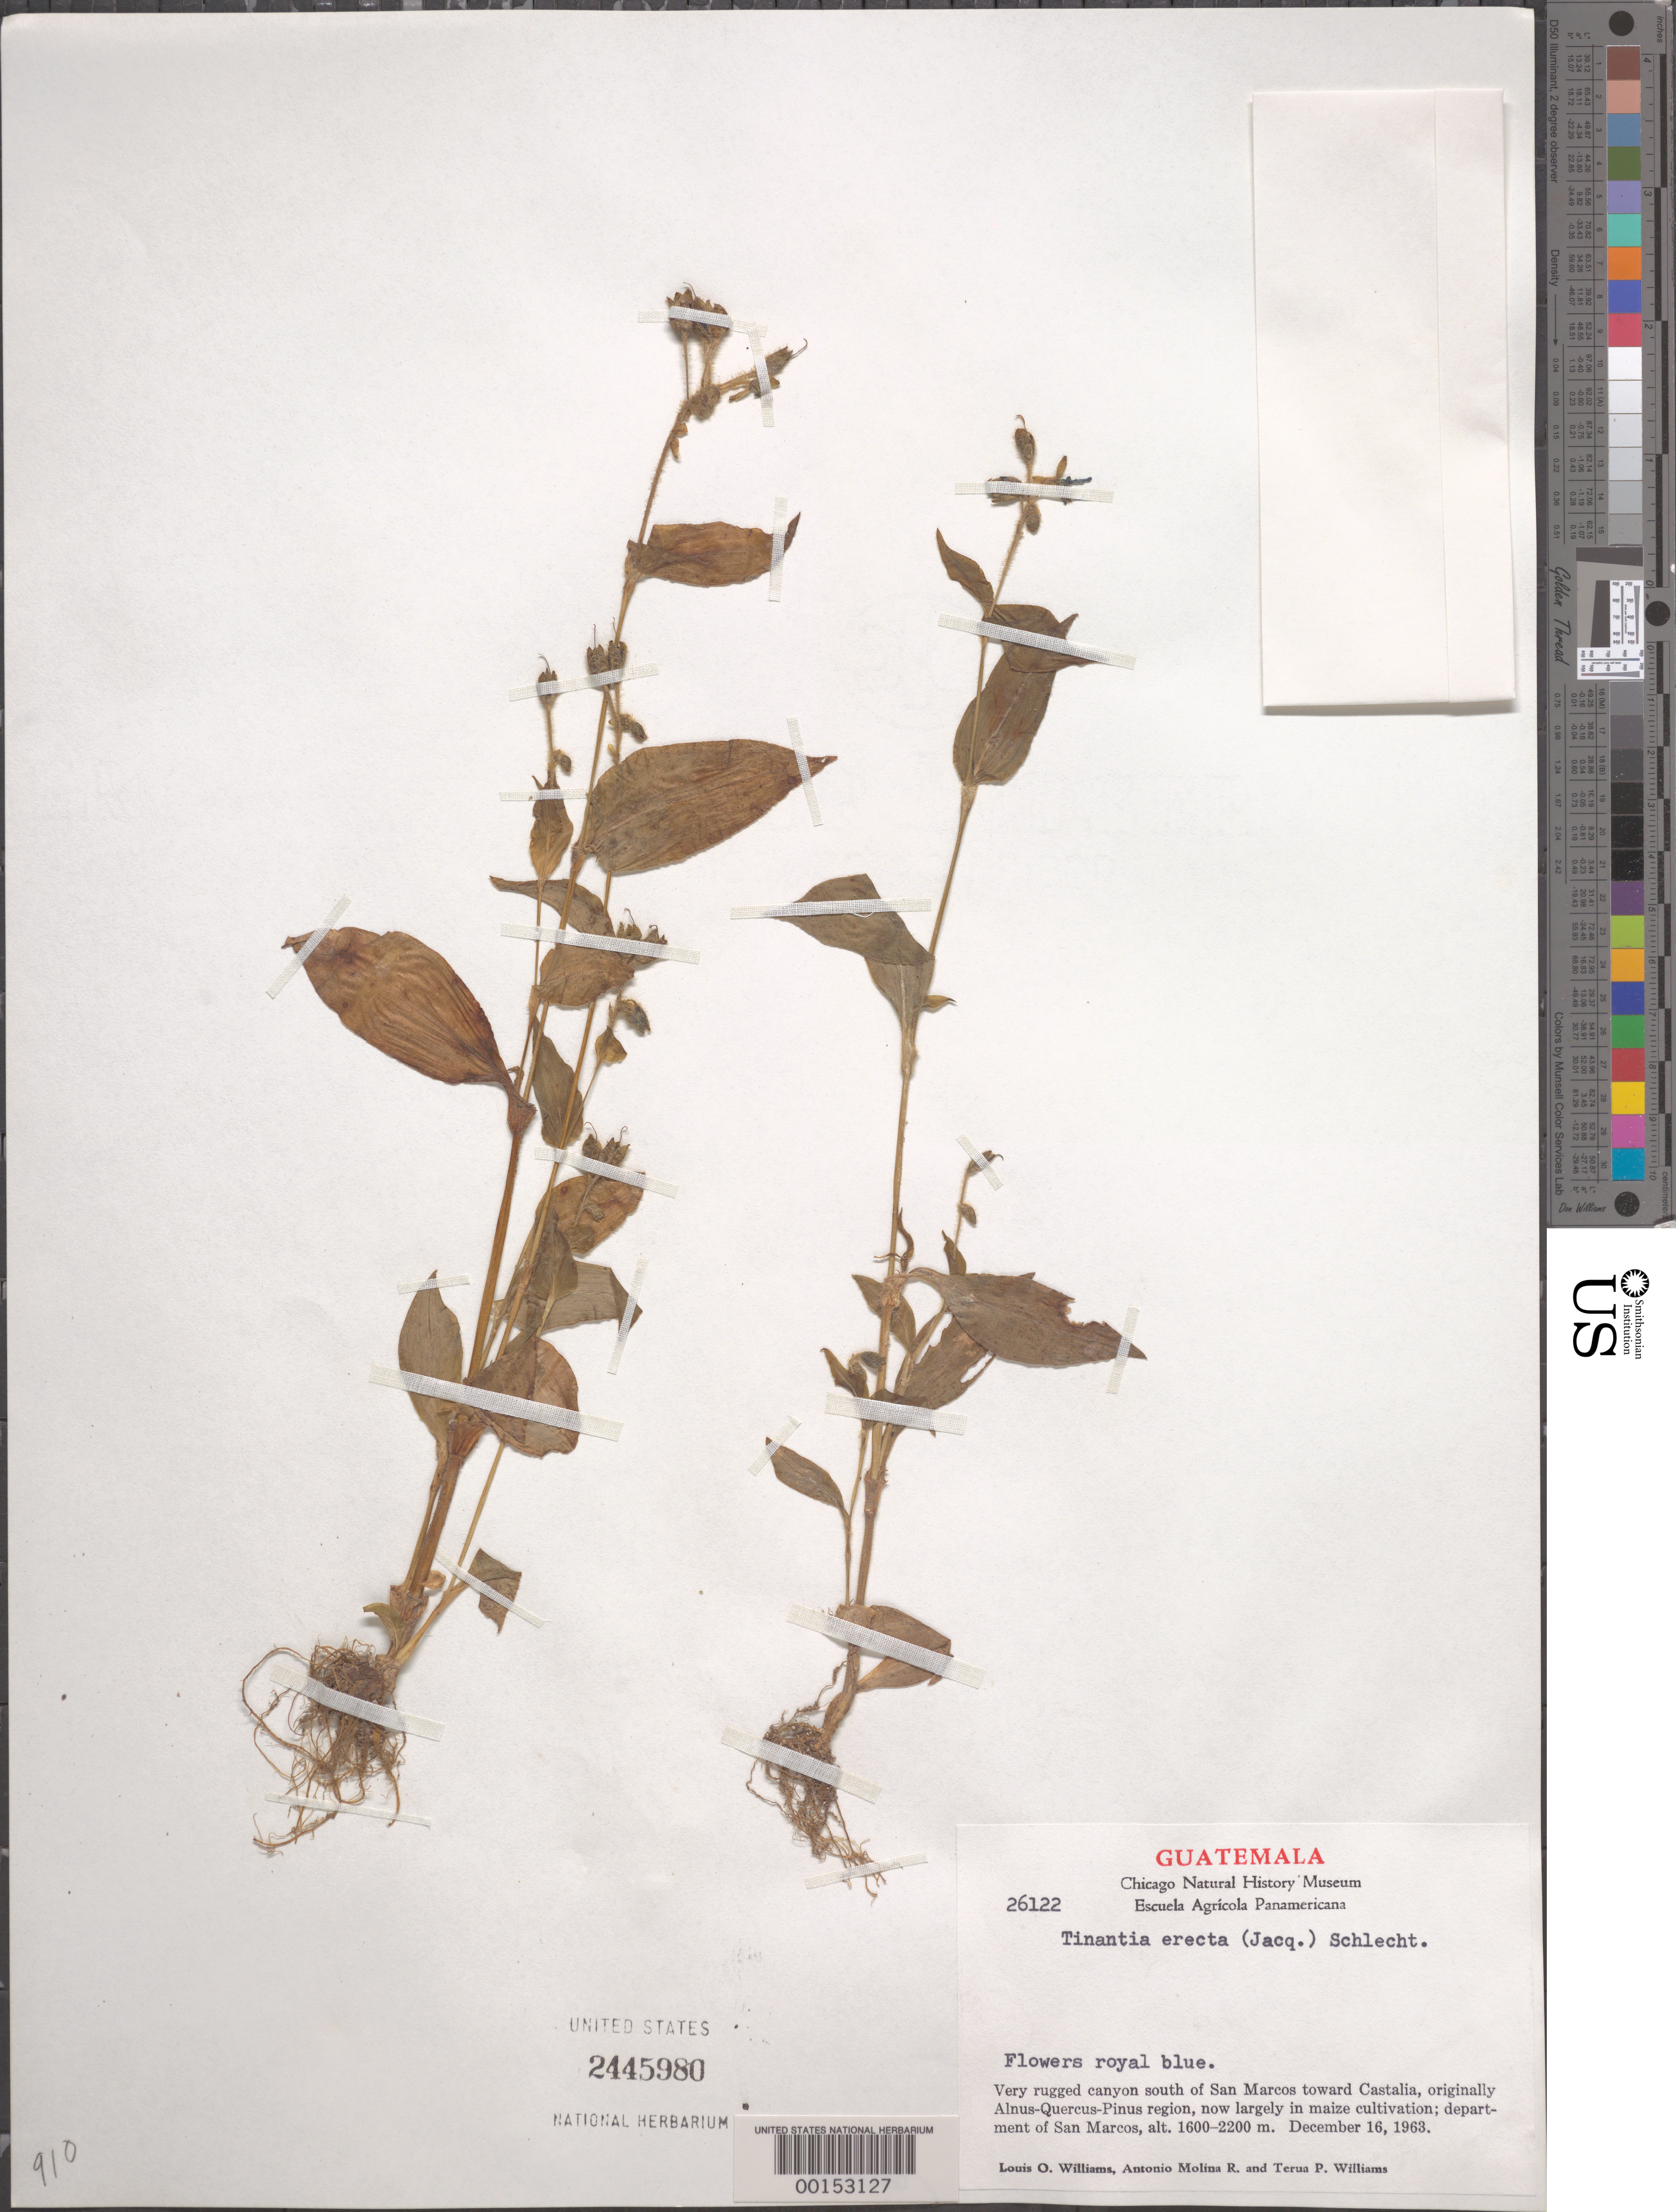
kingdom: Plantae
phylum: Tracheophyta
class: Liliopsida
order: Commelinales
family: Commelinaceae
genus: Tinantia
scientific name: Tinantia erecta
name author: (Jacq.) Fenzl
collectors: L. O. Williams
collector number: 26122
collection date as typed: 16 Dec 1963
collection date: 1963-12-16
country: Guatemala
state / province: San Marcos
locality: San Marcos towards Castalia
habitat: Cultivated area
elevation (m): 1600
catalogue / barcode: US 2445980